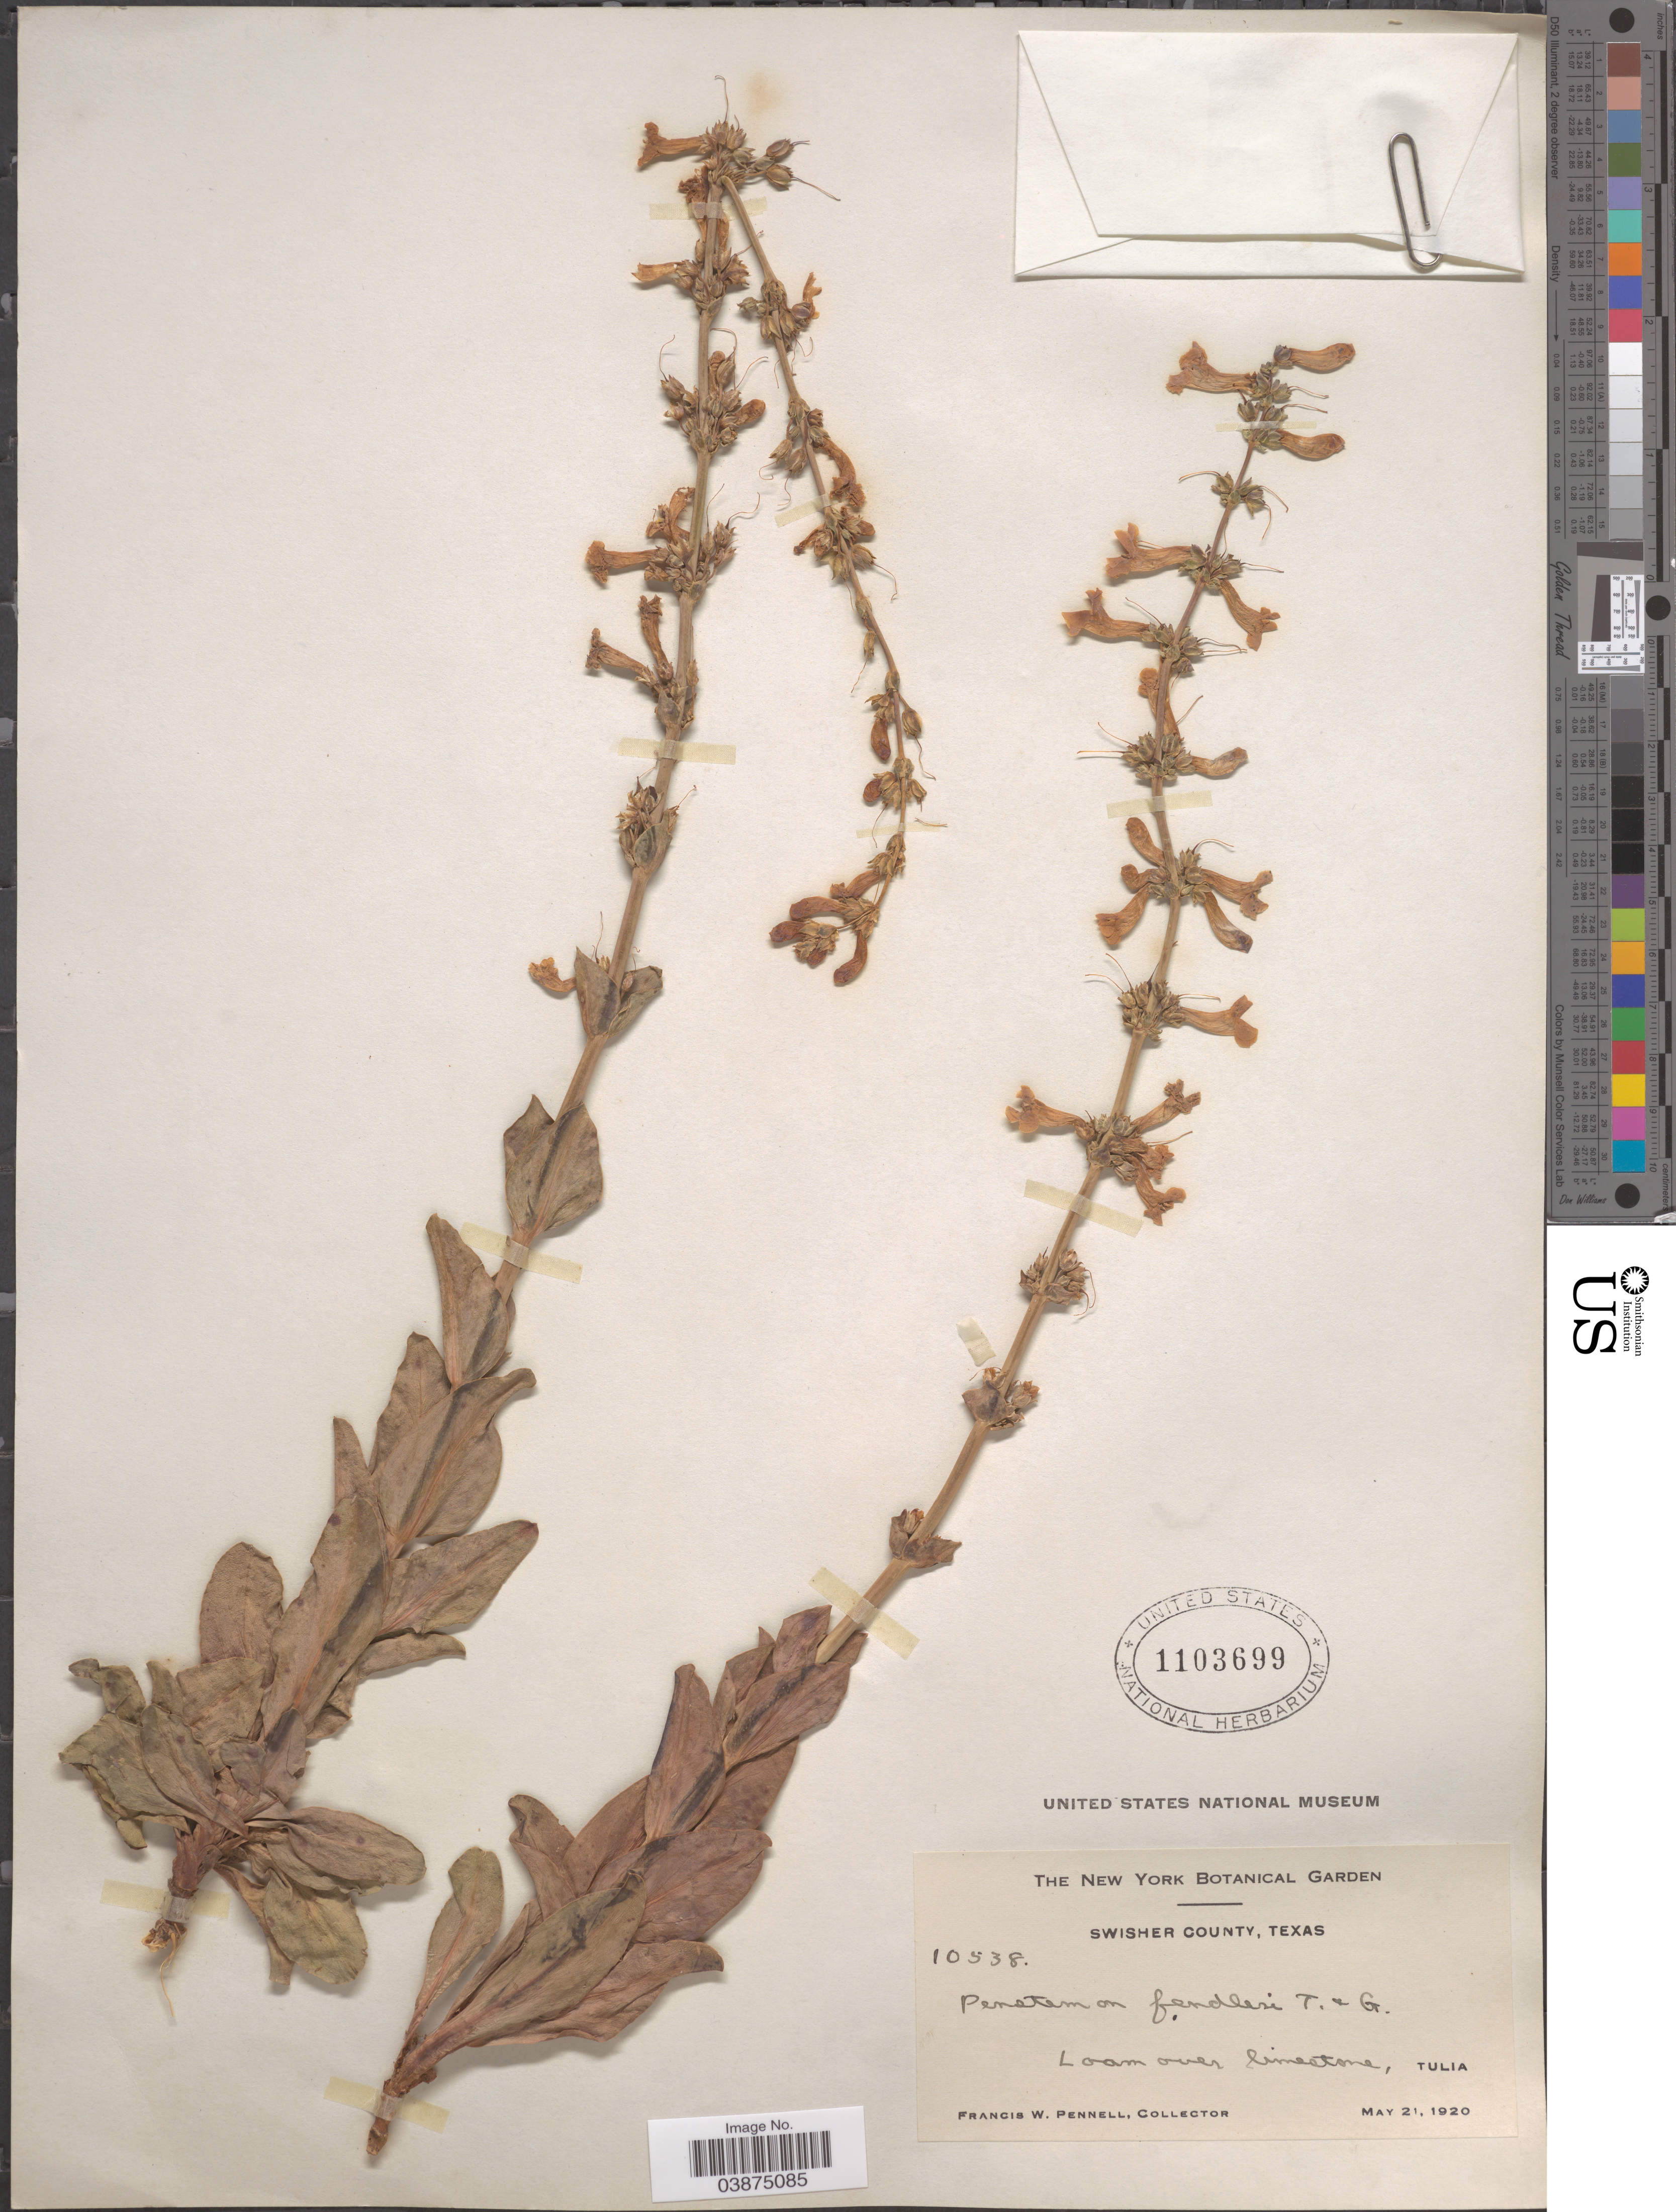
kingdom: Plantae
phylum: Tracheophyta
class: Magnoliopsida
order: Lamiales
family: Plantaginaceae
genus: Penstemon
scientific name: Penstemon fendleri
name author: Torr. & A. Gray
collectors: F. W. Pennell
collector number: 10538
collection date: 1920-05-21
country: United States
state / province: Texas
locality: Swisher County. Tulia.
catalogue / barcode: US 1103699